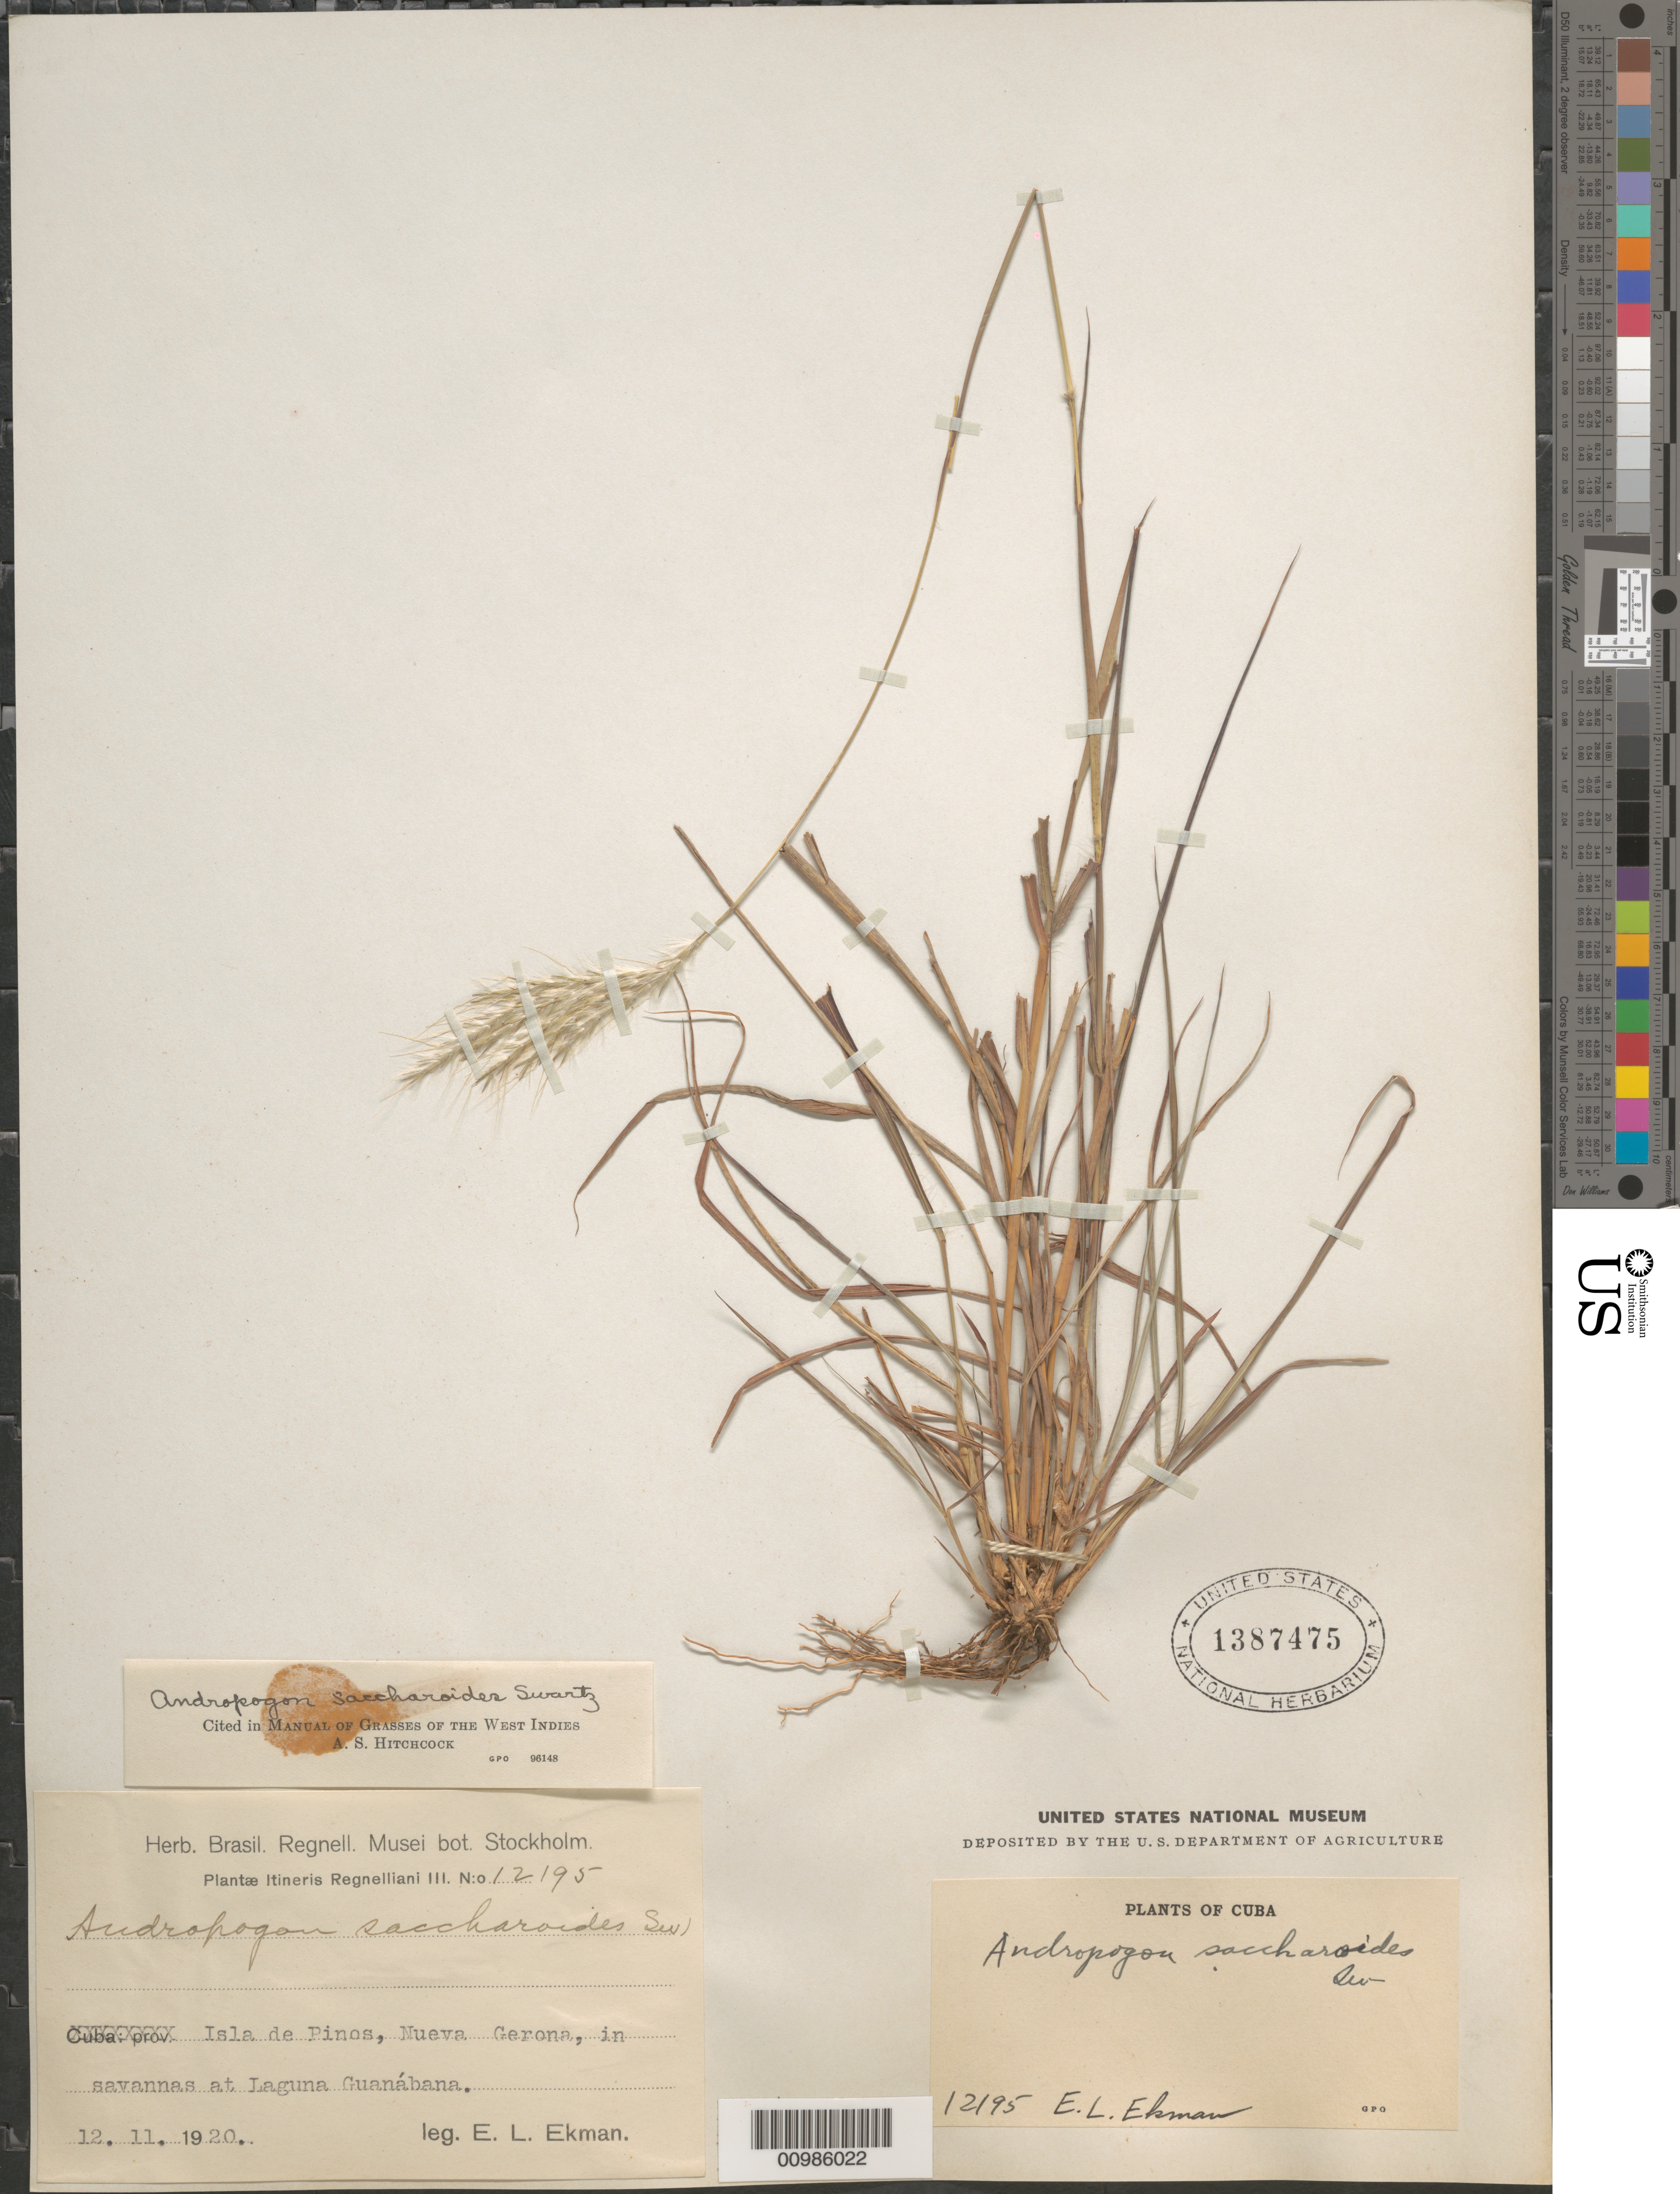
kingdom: Plantae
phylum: Tracheophyta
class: Liliopsida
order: Poales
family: Poaceae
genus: Bothriochloa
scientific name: Bothriochloa saccharoides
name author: (Sw.) Rydb.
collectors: E. L. Ekman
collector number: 12195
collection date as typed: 12 Nov 1920 or 11 Dec 1920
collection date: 1920-11-12 or 1920-12-11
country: Cuba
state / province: Isla de la Juventud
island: Isla de la Juventud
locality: Nueva Gerona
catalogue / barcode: US 1387475